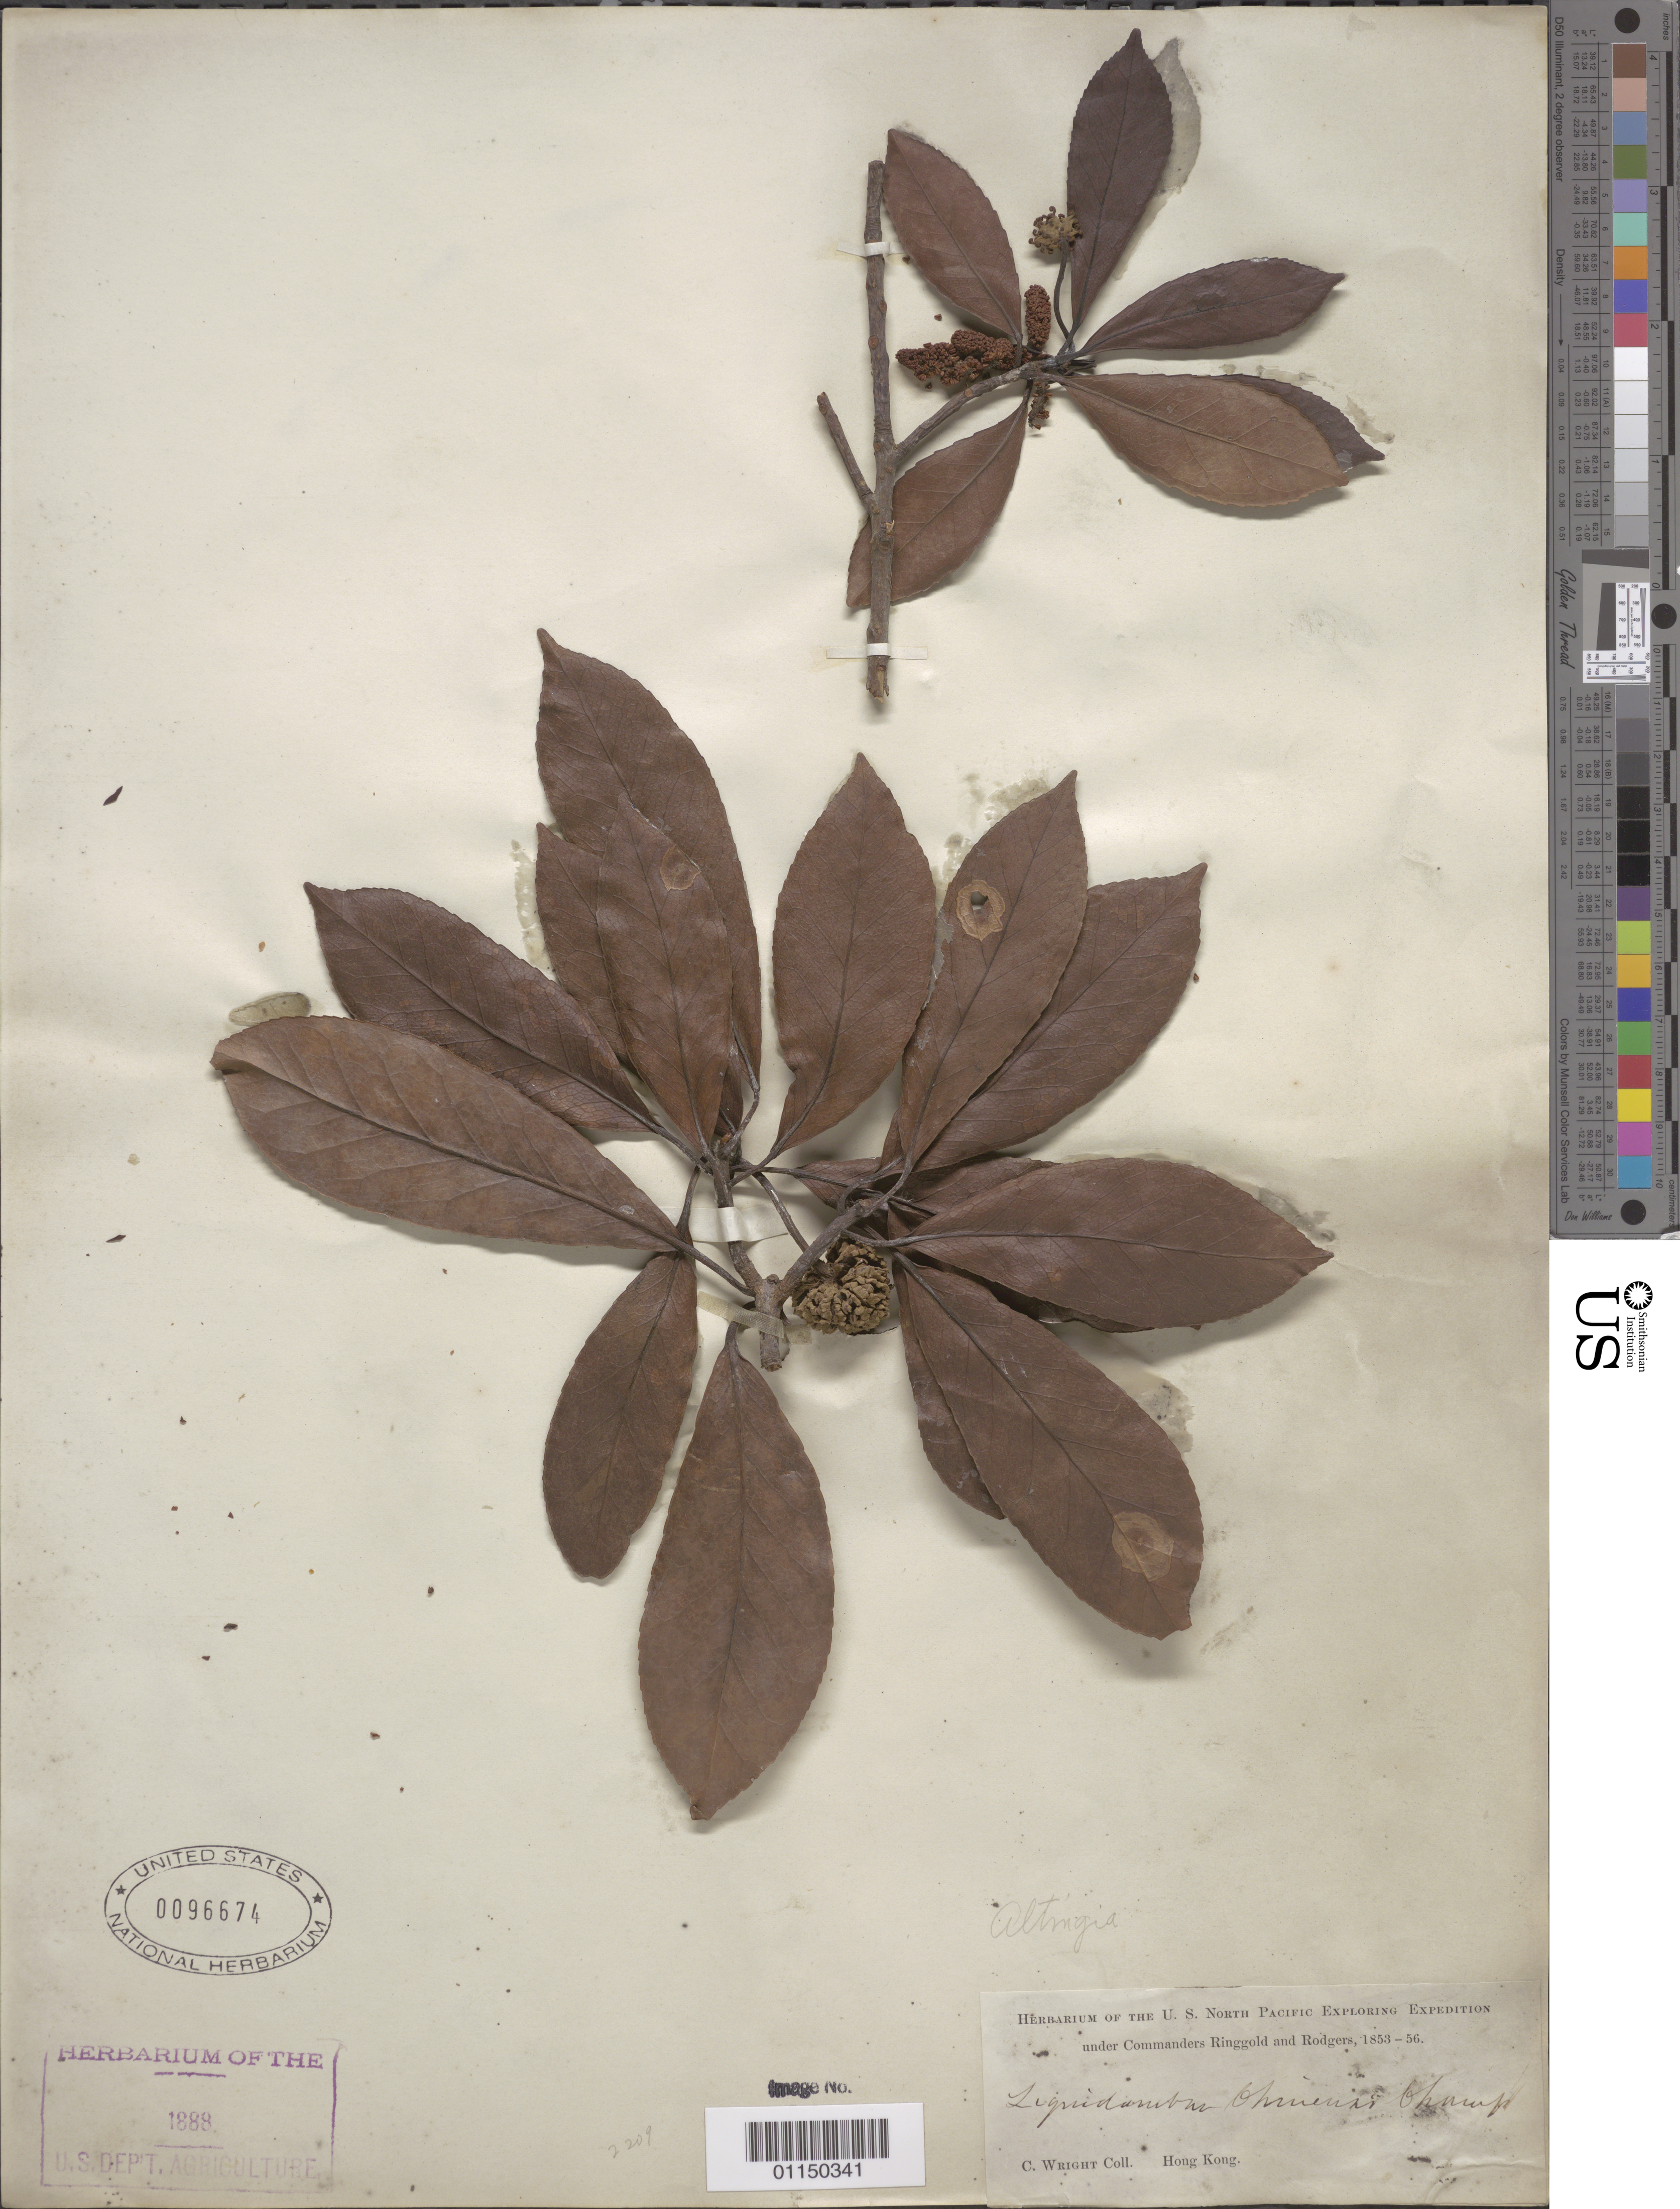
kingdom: Plantae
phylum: Tracheophyta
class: Magnoliopsida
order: Saxifragales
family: Altingiaceae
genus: Liquidambar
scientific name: Liquidambar chinensis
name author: Champ.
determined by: Strong, Mark T., (BOT), Smithsonian Institution - National Museum of Natural History (UNITED STATES)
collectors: C. Wright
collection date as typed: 1853 to -- -- 1856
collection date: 1853/1856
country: China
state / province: Hong Kong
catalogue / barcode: US 96674